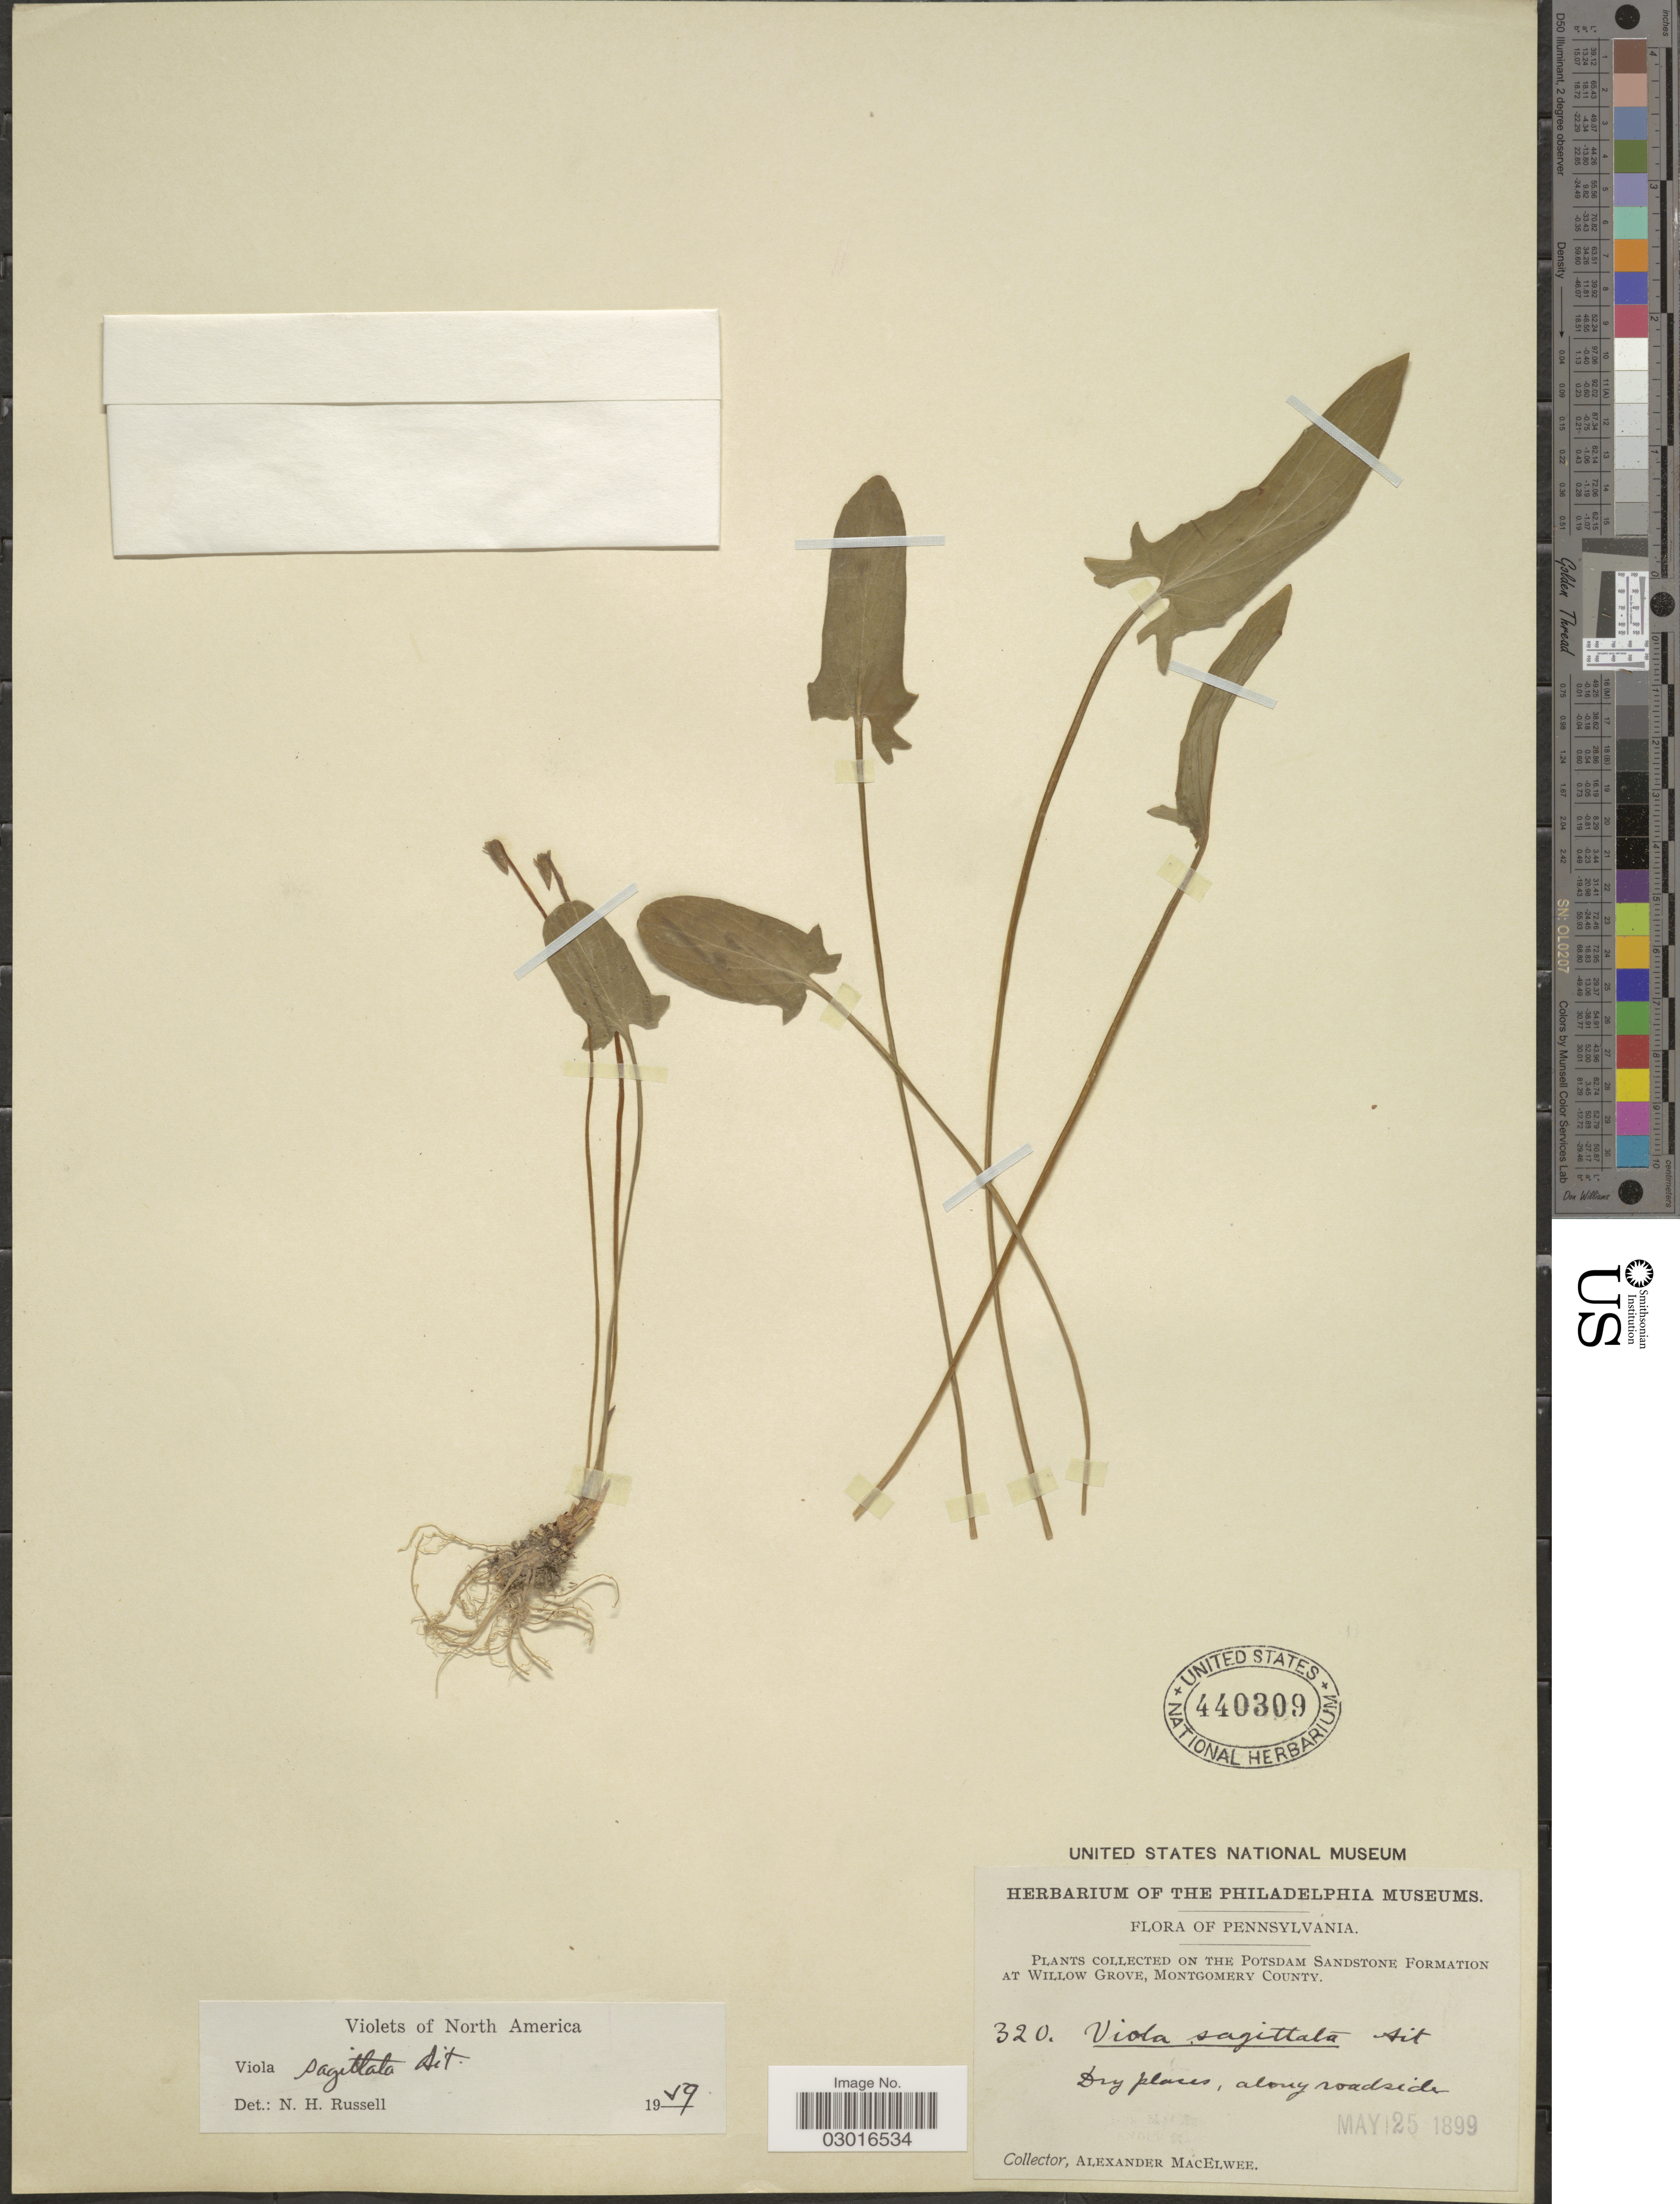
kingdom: Plantae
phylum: Tracheophyta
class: Magnoliopsida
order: Malpighiales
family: Violaceae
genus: Viola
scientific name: Viola sagittata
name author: Aiton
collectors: A. MacElwee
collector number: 320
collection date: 1899-05-25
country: United States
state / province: Pennsylvania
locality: On the Potsdam Sandstone Formation at Willow Grove, Montgomery County.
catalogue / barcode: US 440309